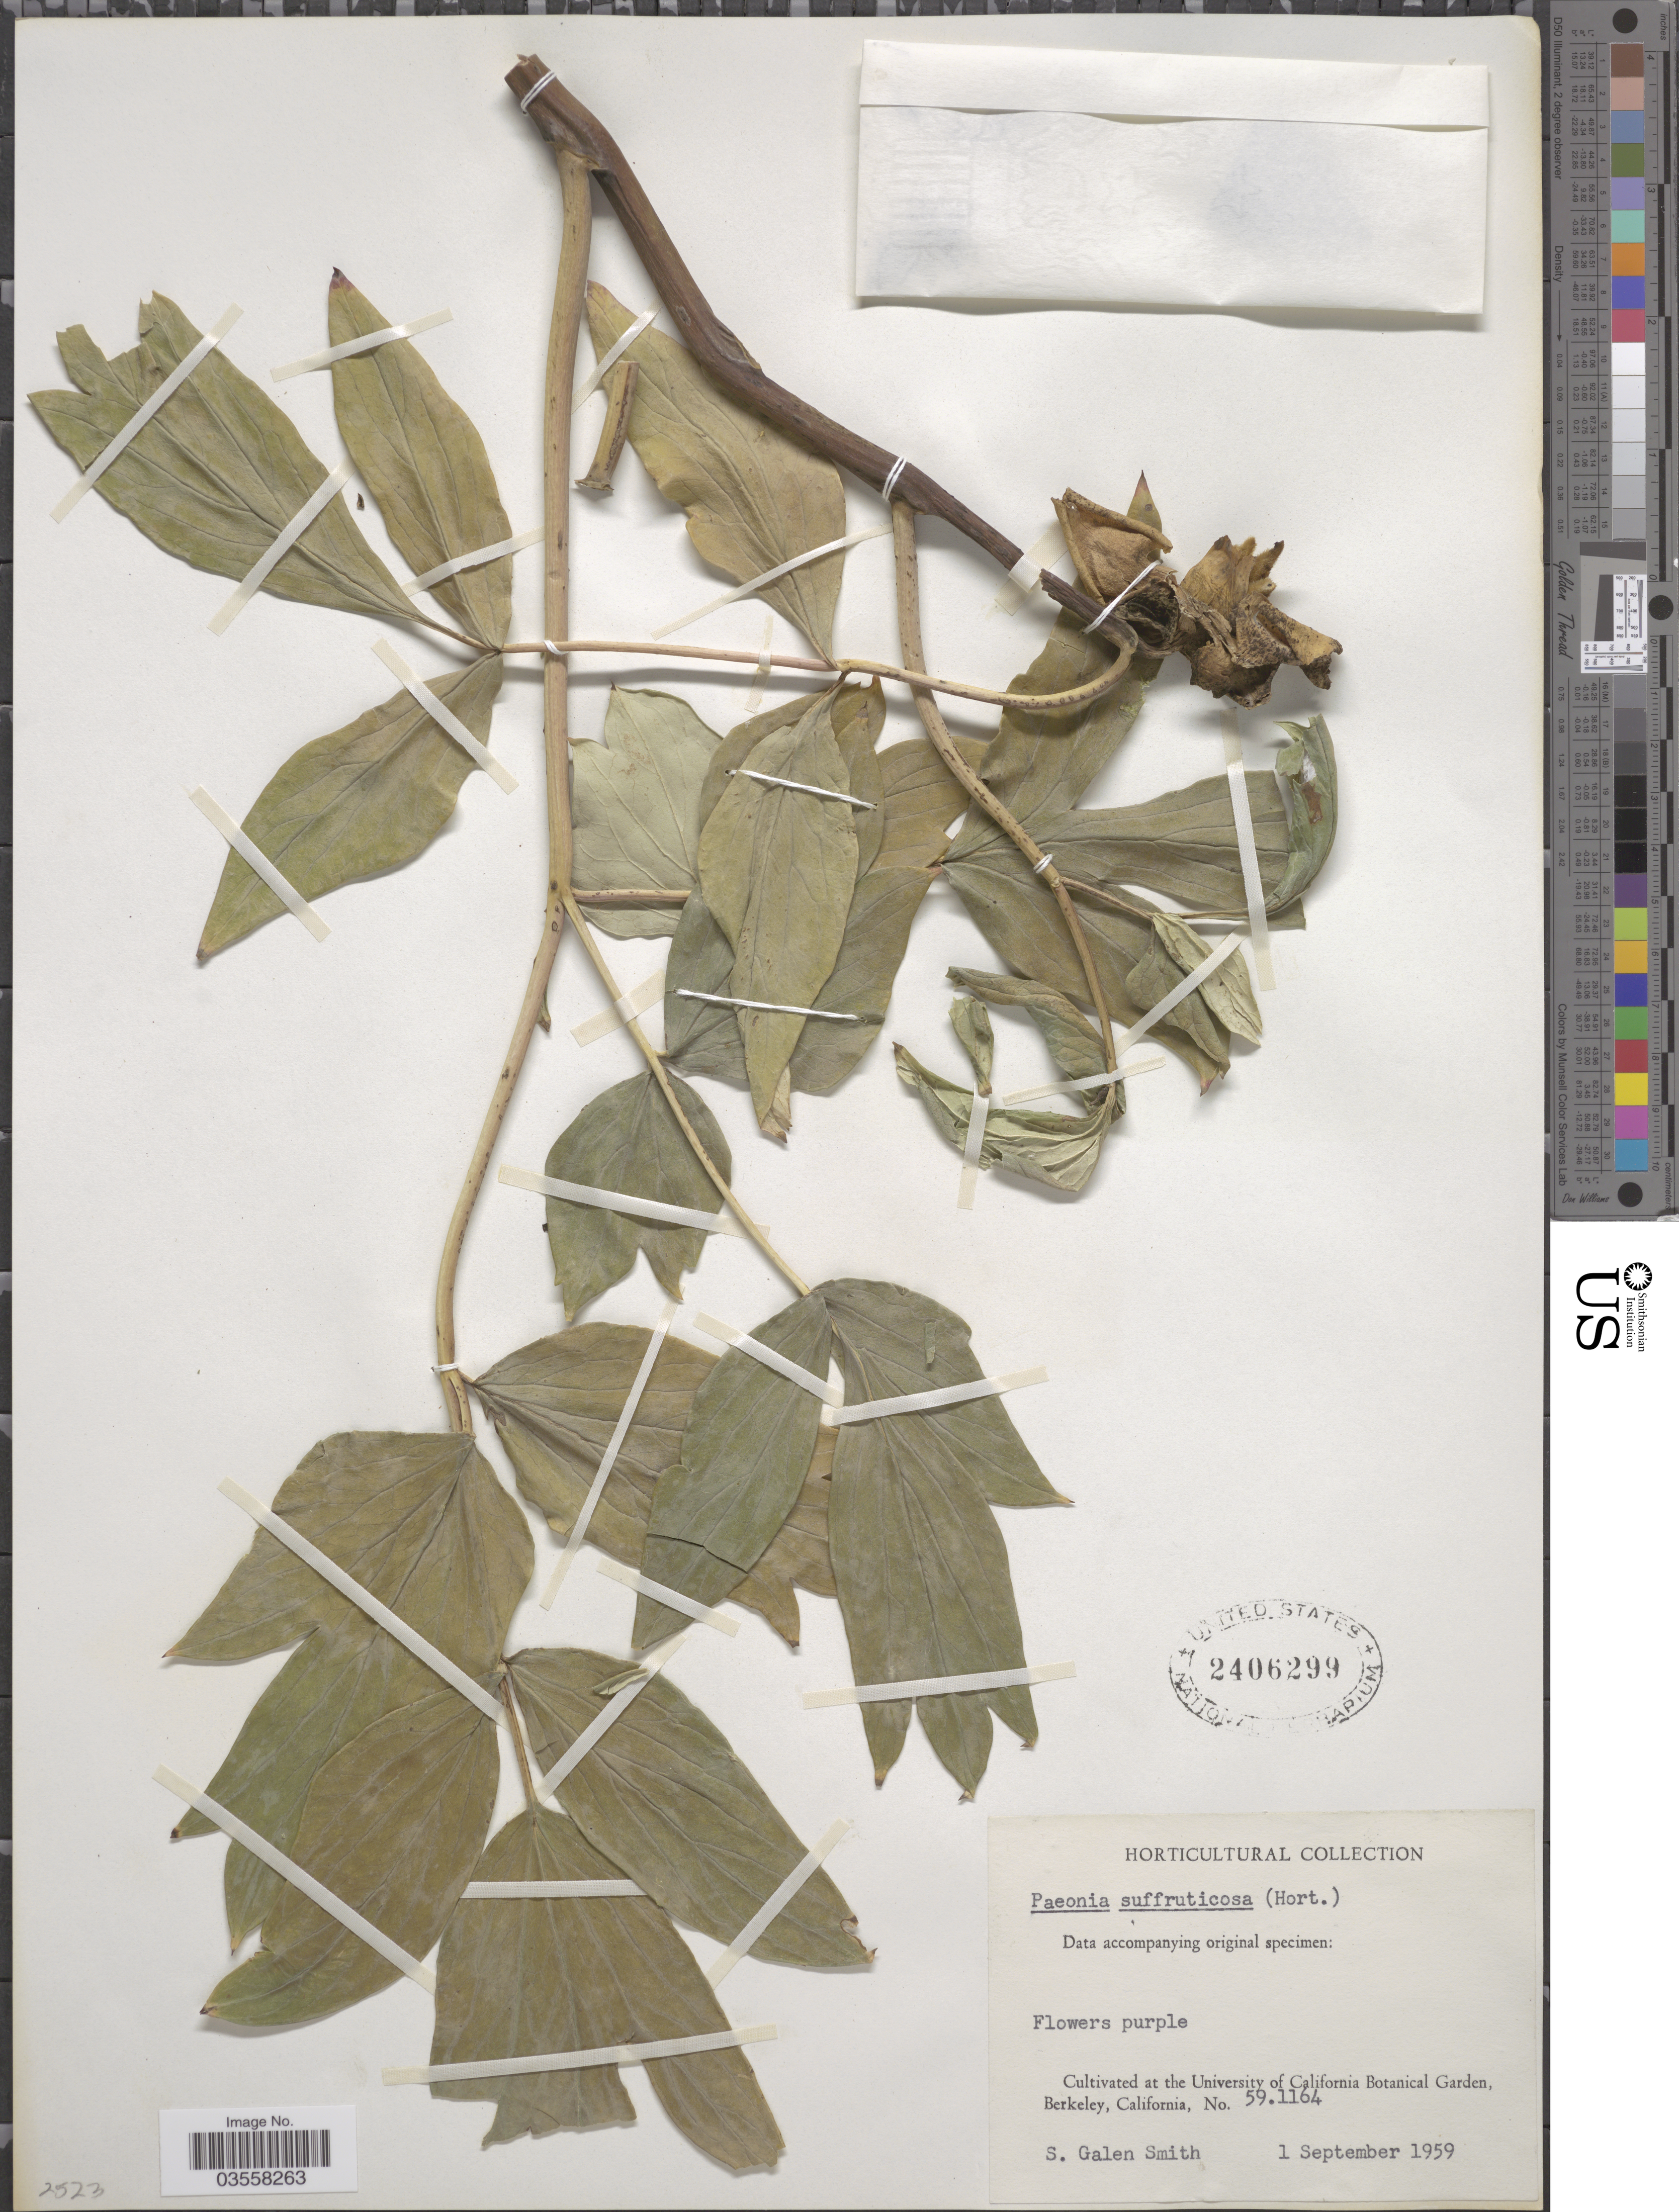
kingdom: Plantae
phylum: Tracheophyta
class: Magnoliopsida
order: Saxifragales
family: Paeoniaceae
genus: Paeonia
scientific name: Paeonia x suffruticosa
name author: Andrews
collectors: S. G. Smith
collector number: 591164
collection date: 1959-09-01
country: United States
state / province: California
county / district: Alameda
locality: Cultivated at the University of California Botanical Garden, Berkeley.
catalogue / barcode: US 2406299